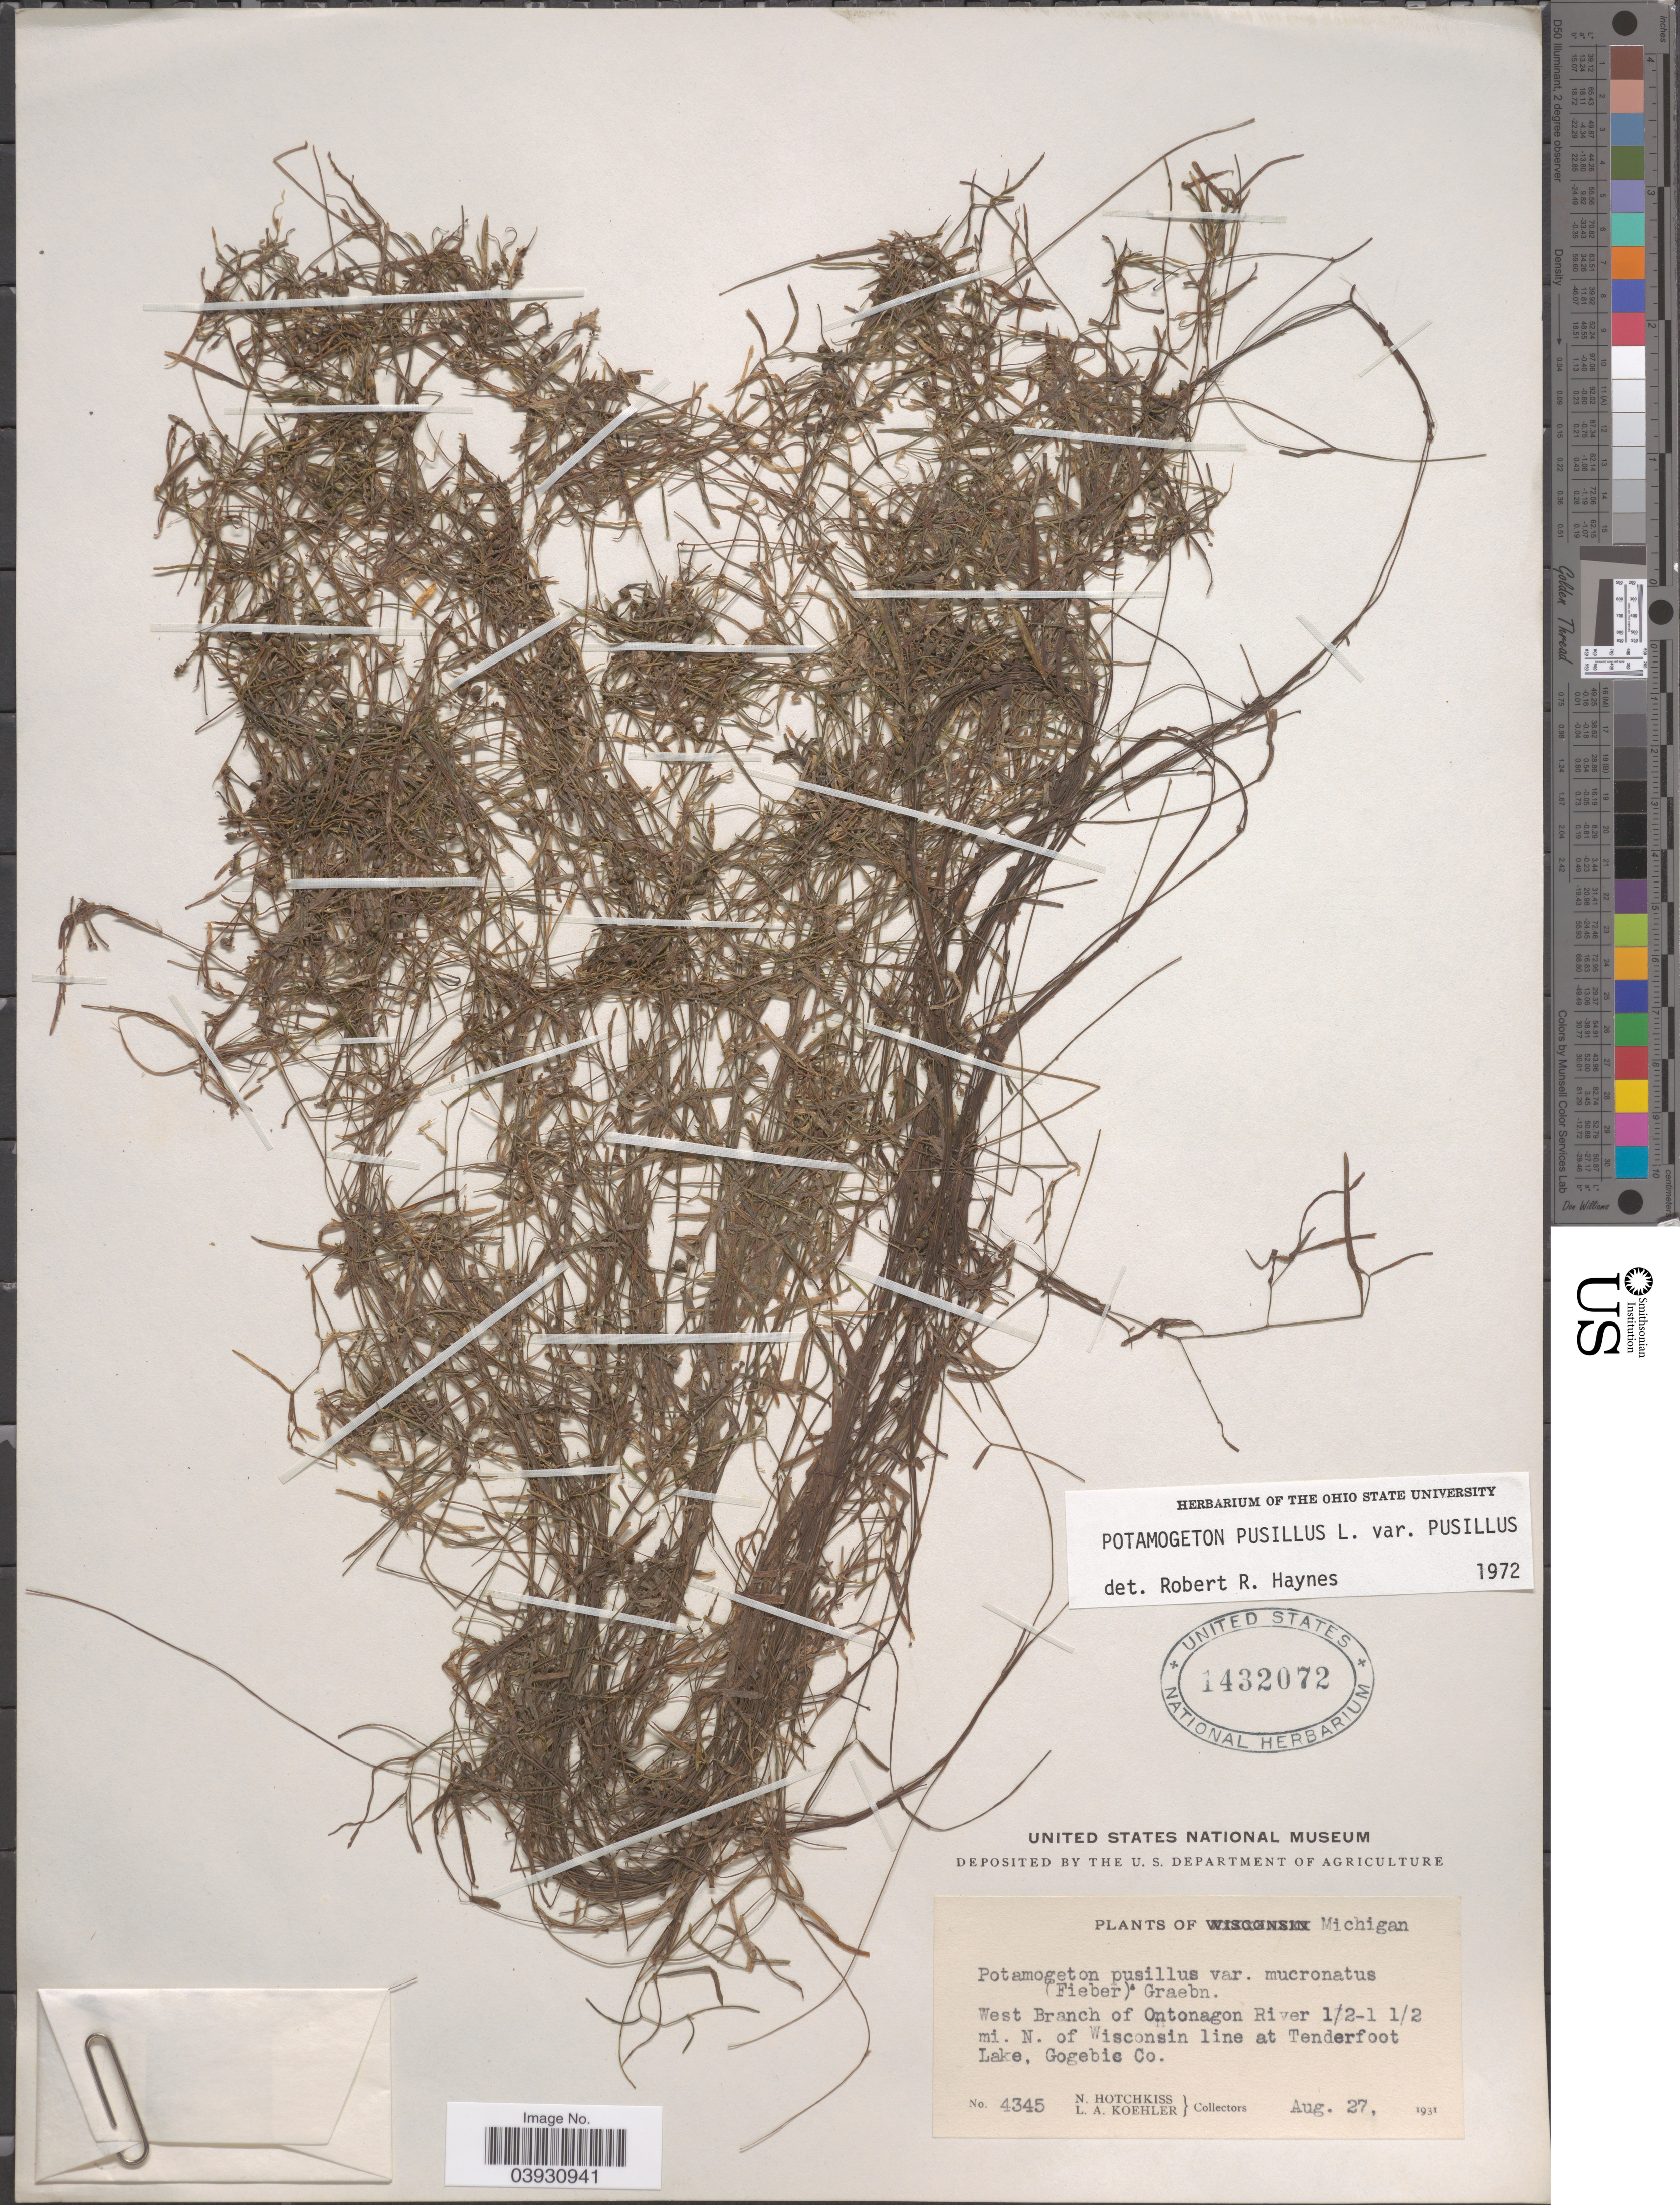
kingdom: Plantae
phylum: Tracheophyta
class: Liliopsida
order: Alismatales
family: Potamogetonaceae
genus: Potamogeton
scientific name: Potamogeton pusillus var. pusillus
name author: L.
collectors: N. Hotchkiss & L. Koehler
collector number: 4345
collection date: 1931-08-27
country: United States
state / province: Michigan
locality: West Branch of Ontonagon River 1/2-1 1/2 mi. N. of Wisconsin line at Tenderfoot Lake, Gogebic Co.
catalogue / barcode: US 1432072